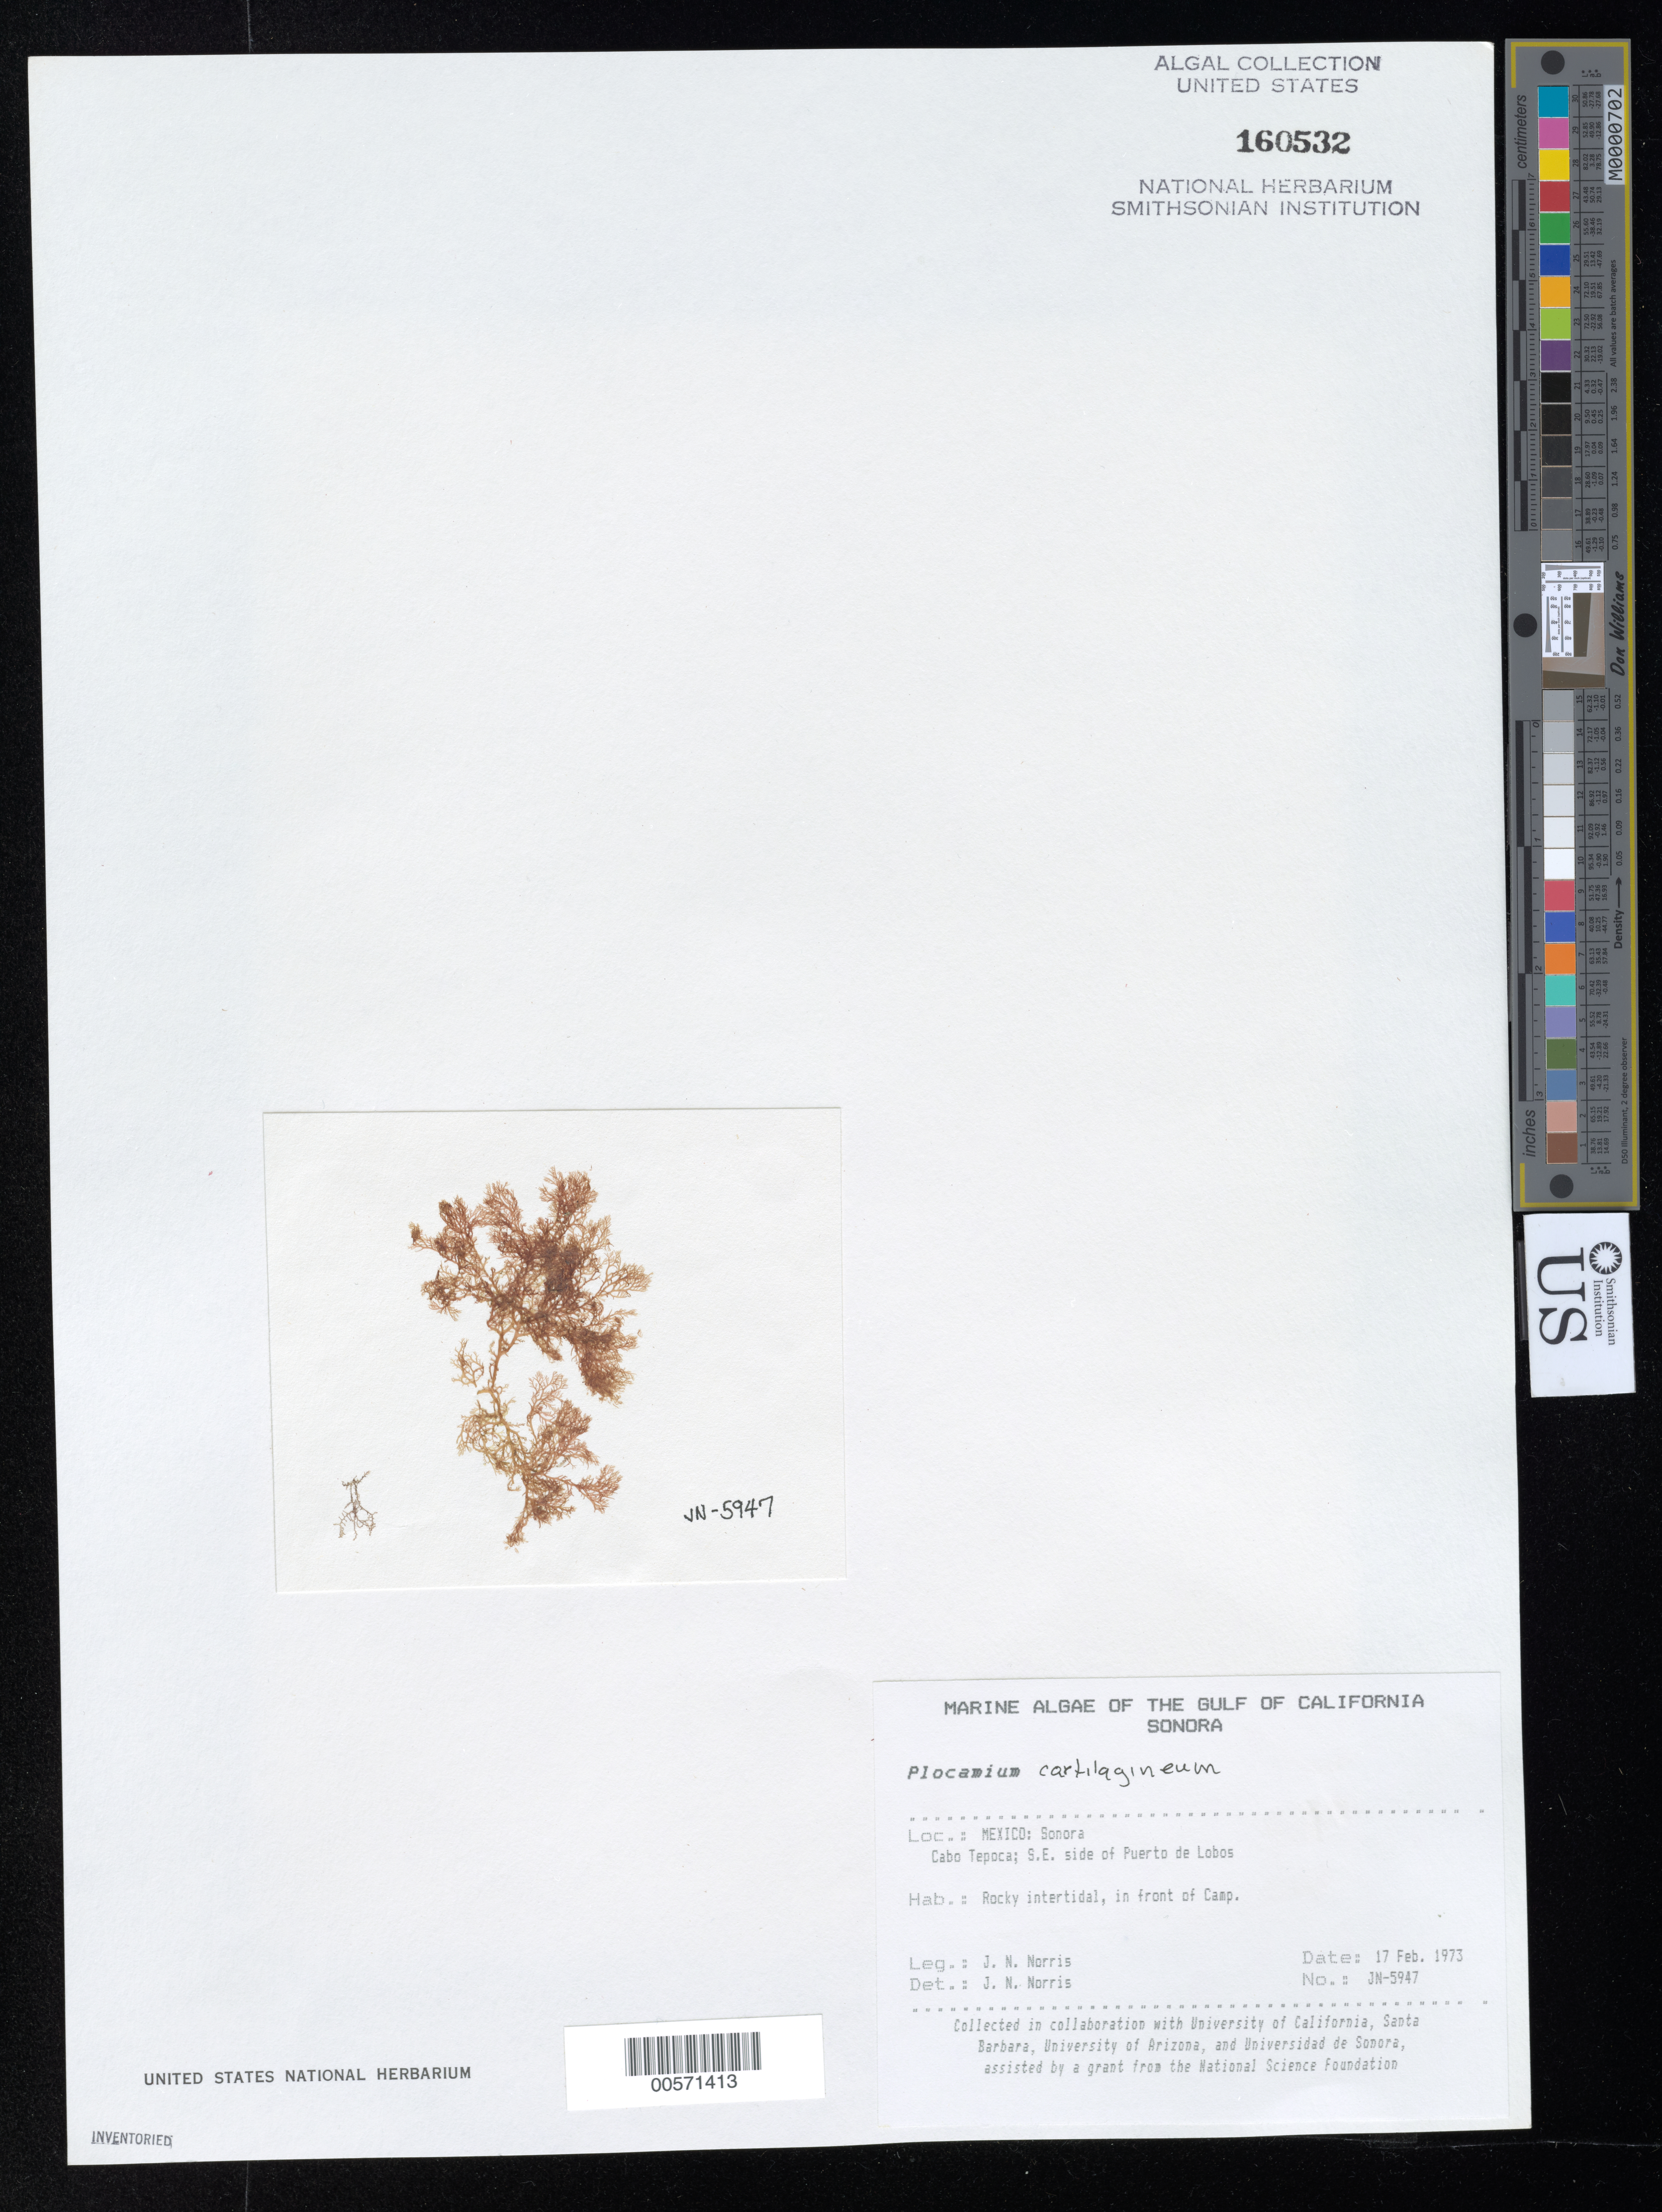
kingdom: Plantae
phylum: Rhodophyta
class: Florideophyceae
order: Plocamiales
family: Plocamiaceae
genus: Plocamium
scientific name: Plocamium cartilagineum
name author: (L.) P.S. Dixon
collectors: J. N. Norris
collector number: JN-5947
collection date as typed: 17 Feb 1973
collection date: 1973-02-17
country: Mexico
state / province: Sonora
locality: Cabo Tepoca, Puerto de Lobos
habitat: Rocky intertidal, in front of Camp.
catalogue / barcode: US 160532